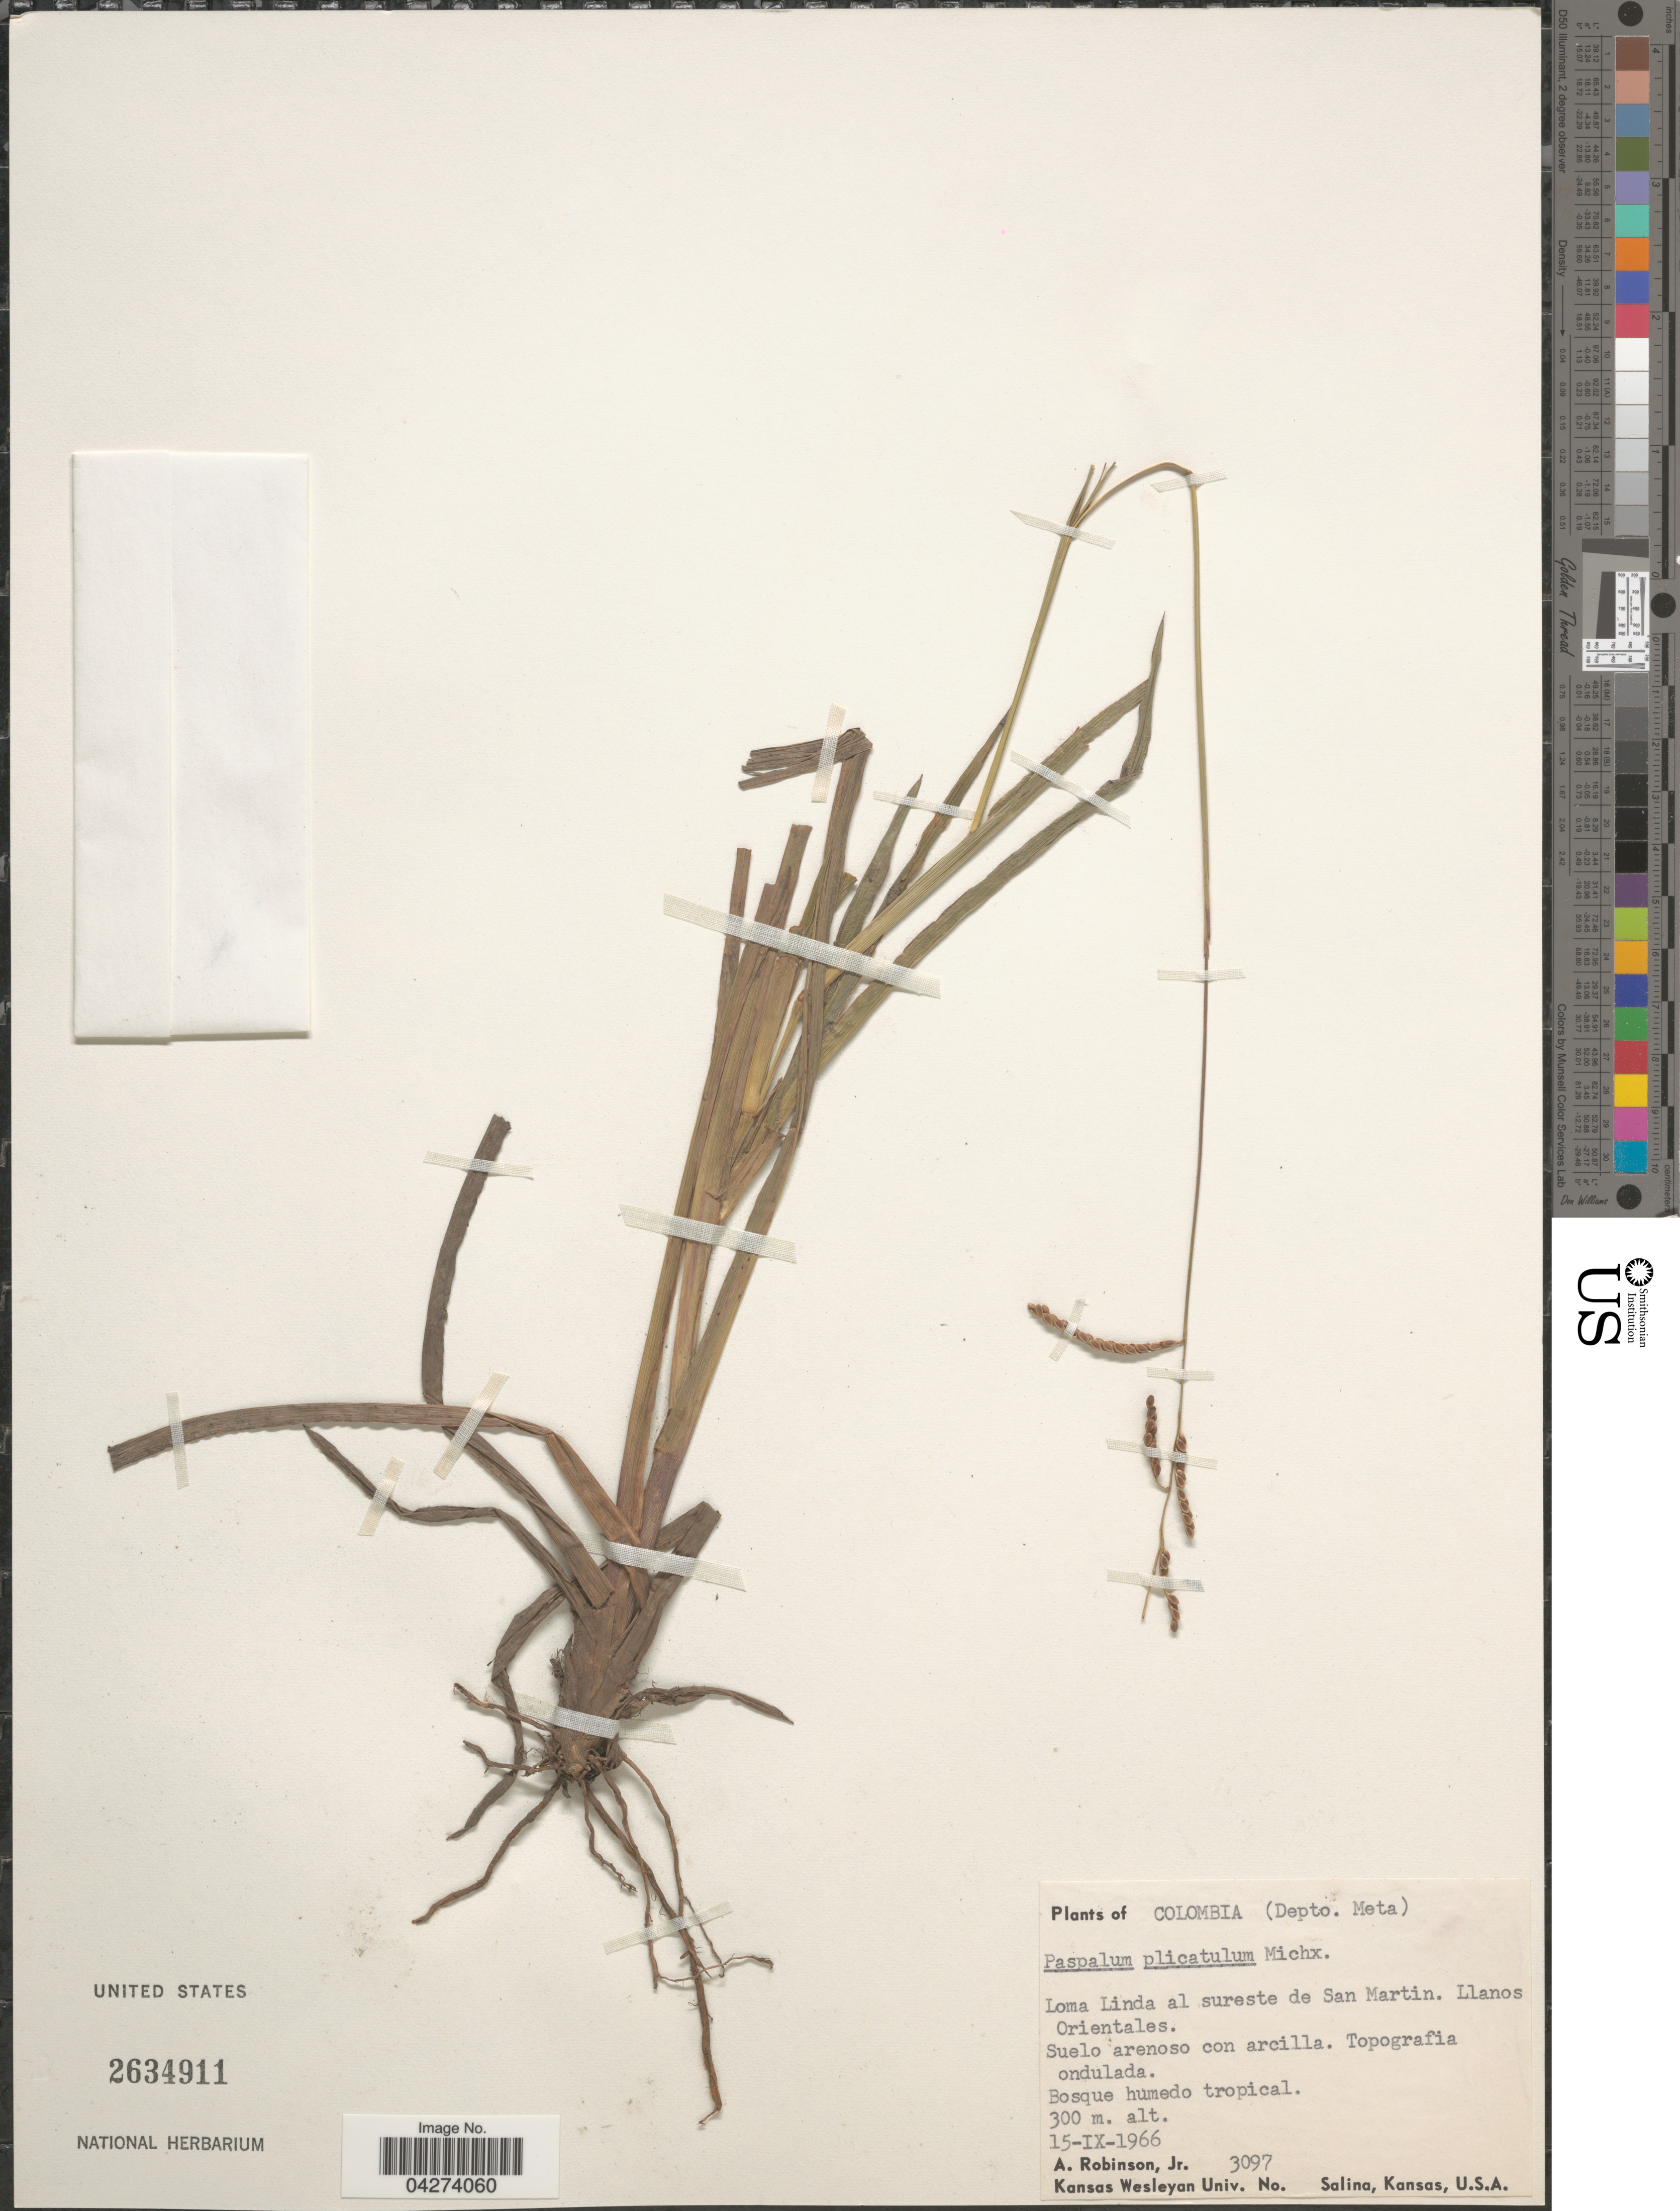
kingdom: Plantae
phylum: Tracheophyta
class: Liliopsida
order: Poales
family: Poaceae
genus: Paspalum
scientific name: Paspalum plicatulum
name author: Michx.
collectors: A. Robinson Jr.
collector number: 3097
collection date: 1966-09-15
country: Colombia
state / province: Meta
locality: (Depto. Meta). Loma Linda al sureste de San Martin. Llanos Orientales.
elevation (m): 300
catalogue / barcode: US 2634911